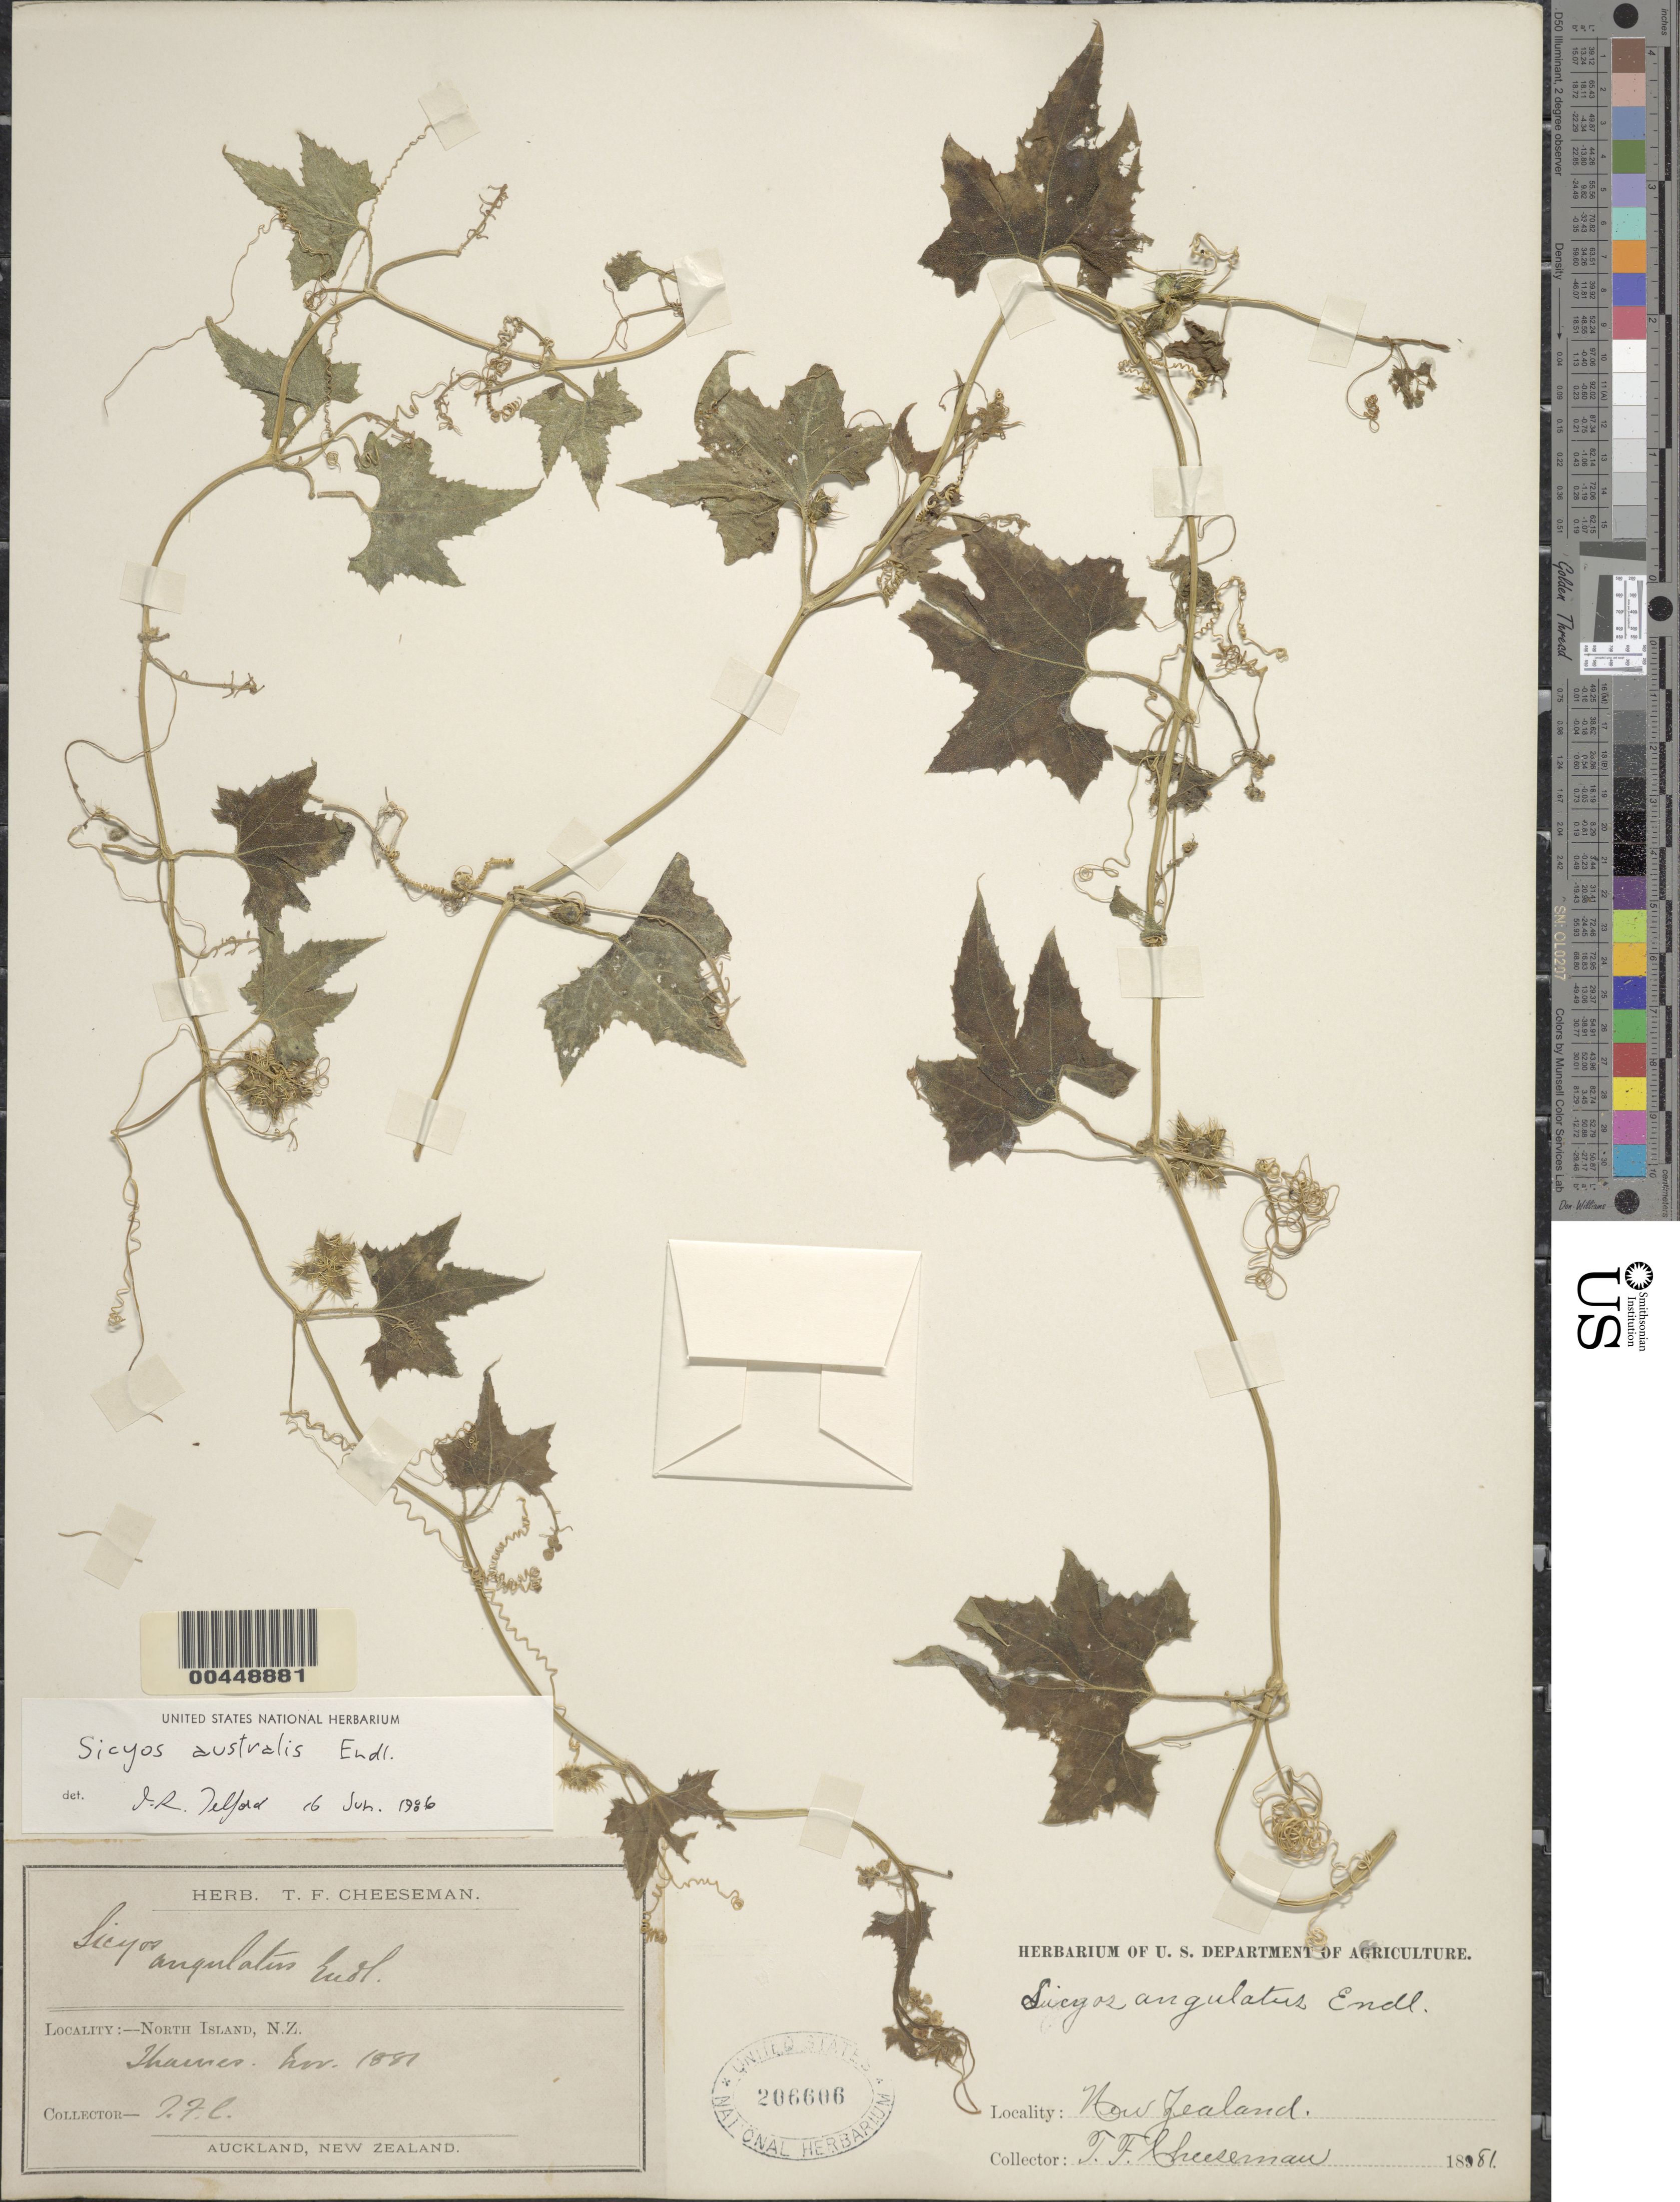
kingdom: Plantae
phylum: Tracheophyta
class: Magnoliopsida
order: Cucurbitales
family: Cucurbitaceae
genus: Sicyos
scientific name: Sicyos australis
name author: Endl.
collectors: T. F. Cheeseman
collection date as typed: Nov 1881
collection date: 1881-11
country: New Zealand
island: North Island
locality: Thames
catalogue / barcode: US 206606